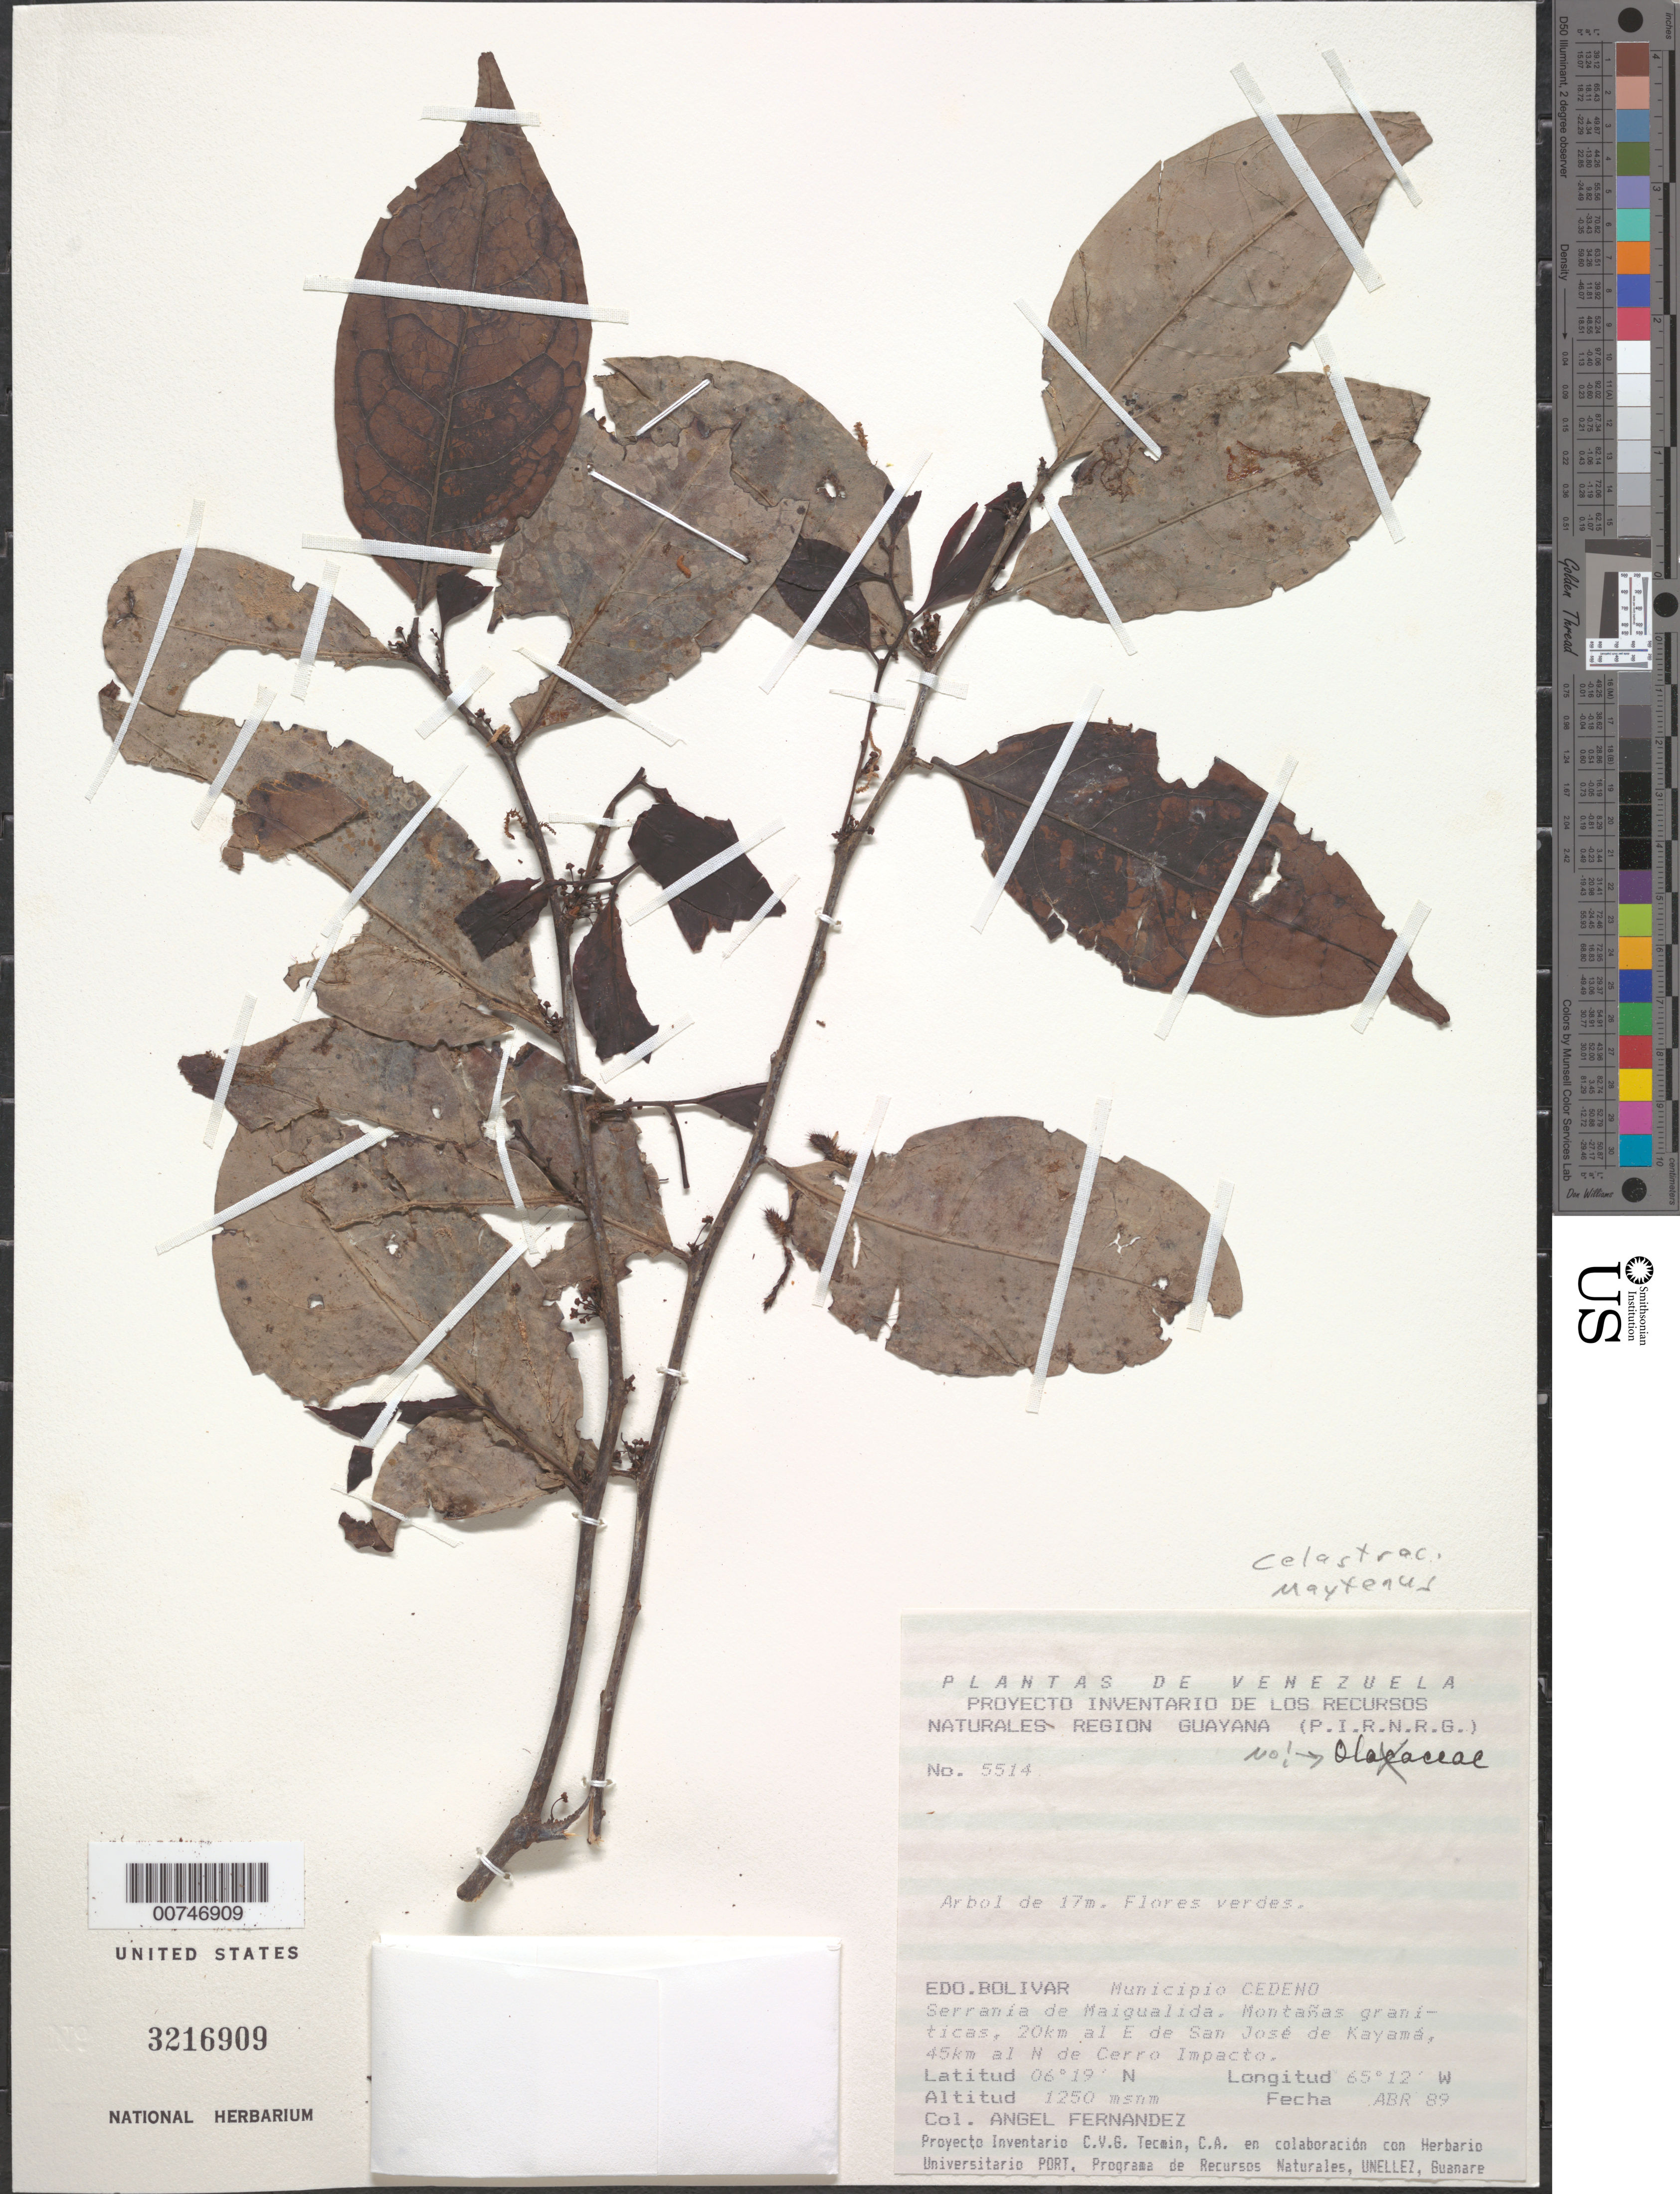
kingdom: Plantae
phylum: Tracheophyta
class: Magnoliopsida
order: Celastrales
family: Celastraceae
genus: Maytenus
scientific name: Maytenus sp.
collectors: A. Fernández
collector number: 5514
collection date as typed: Apr-89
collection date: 1989-04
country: Venezuela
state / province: Bolívar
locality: Mun. Cedeño, Serrania de Maigualida, 20 km E de San José de Kayamá, 45 km N de Cerro Impacto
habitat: Granitic mountains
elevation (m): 1250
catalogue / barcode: US 3216909